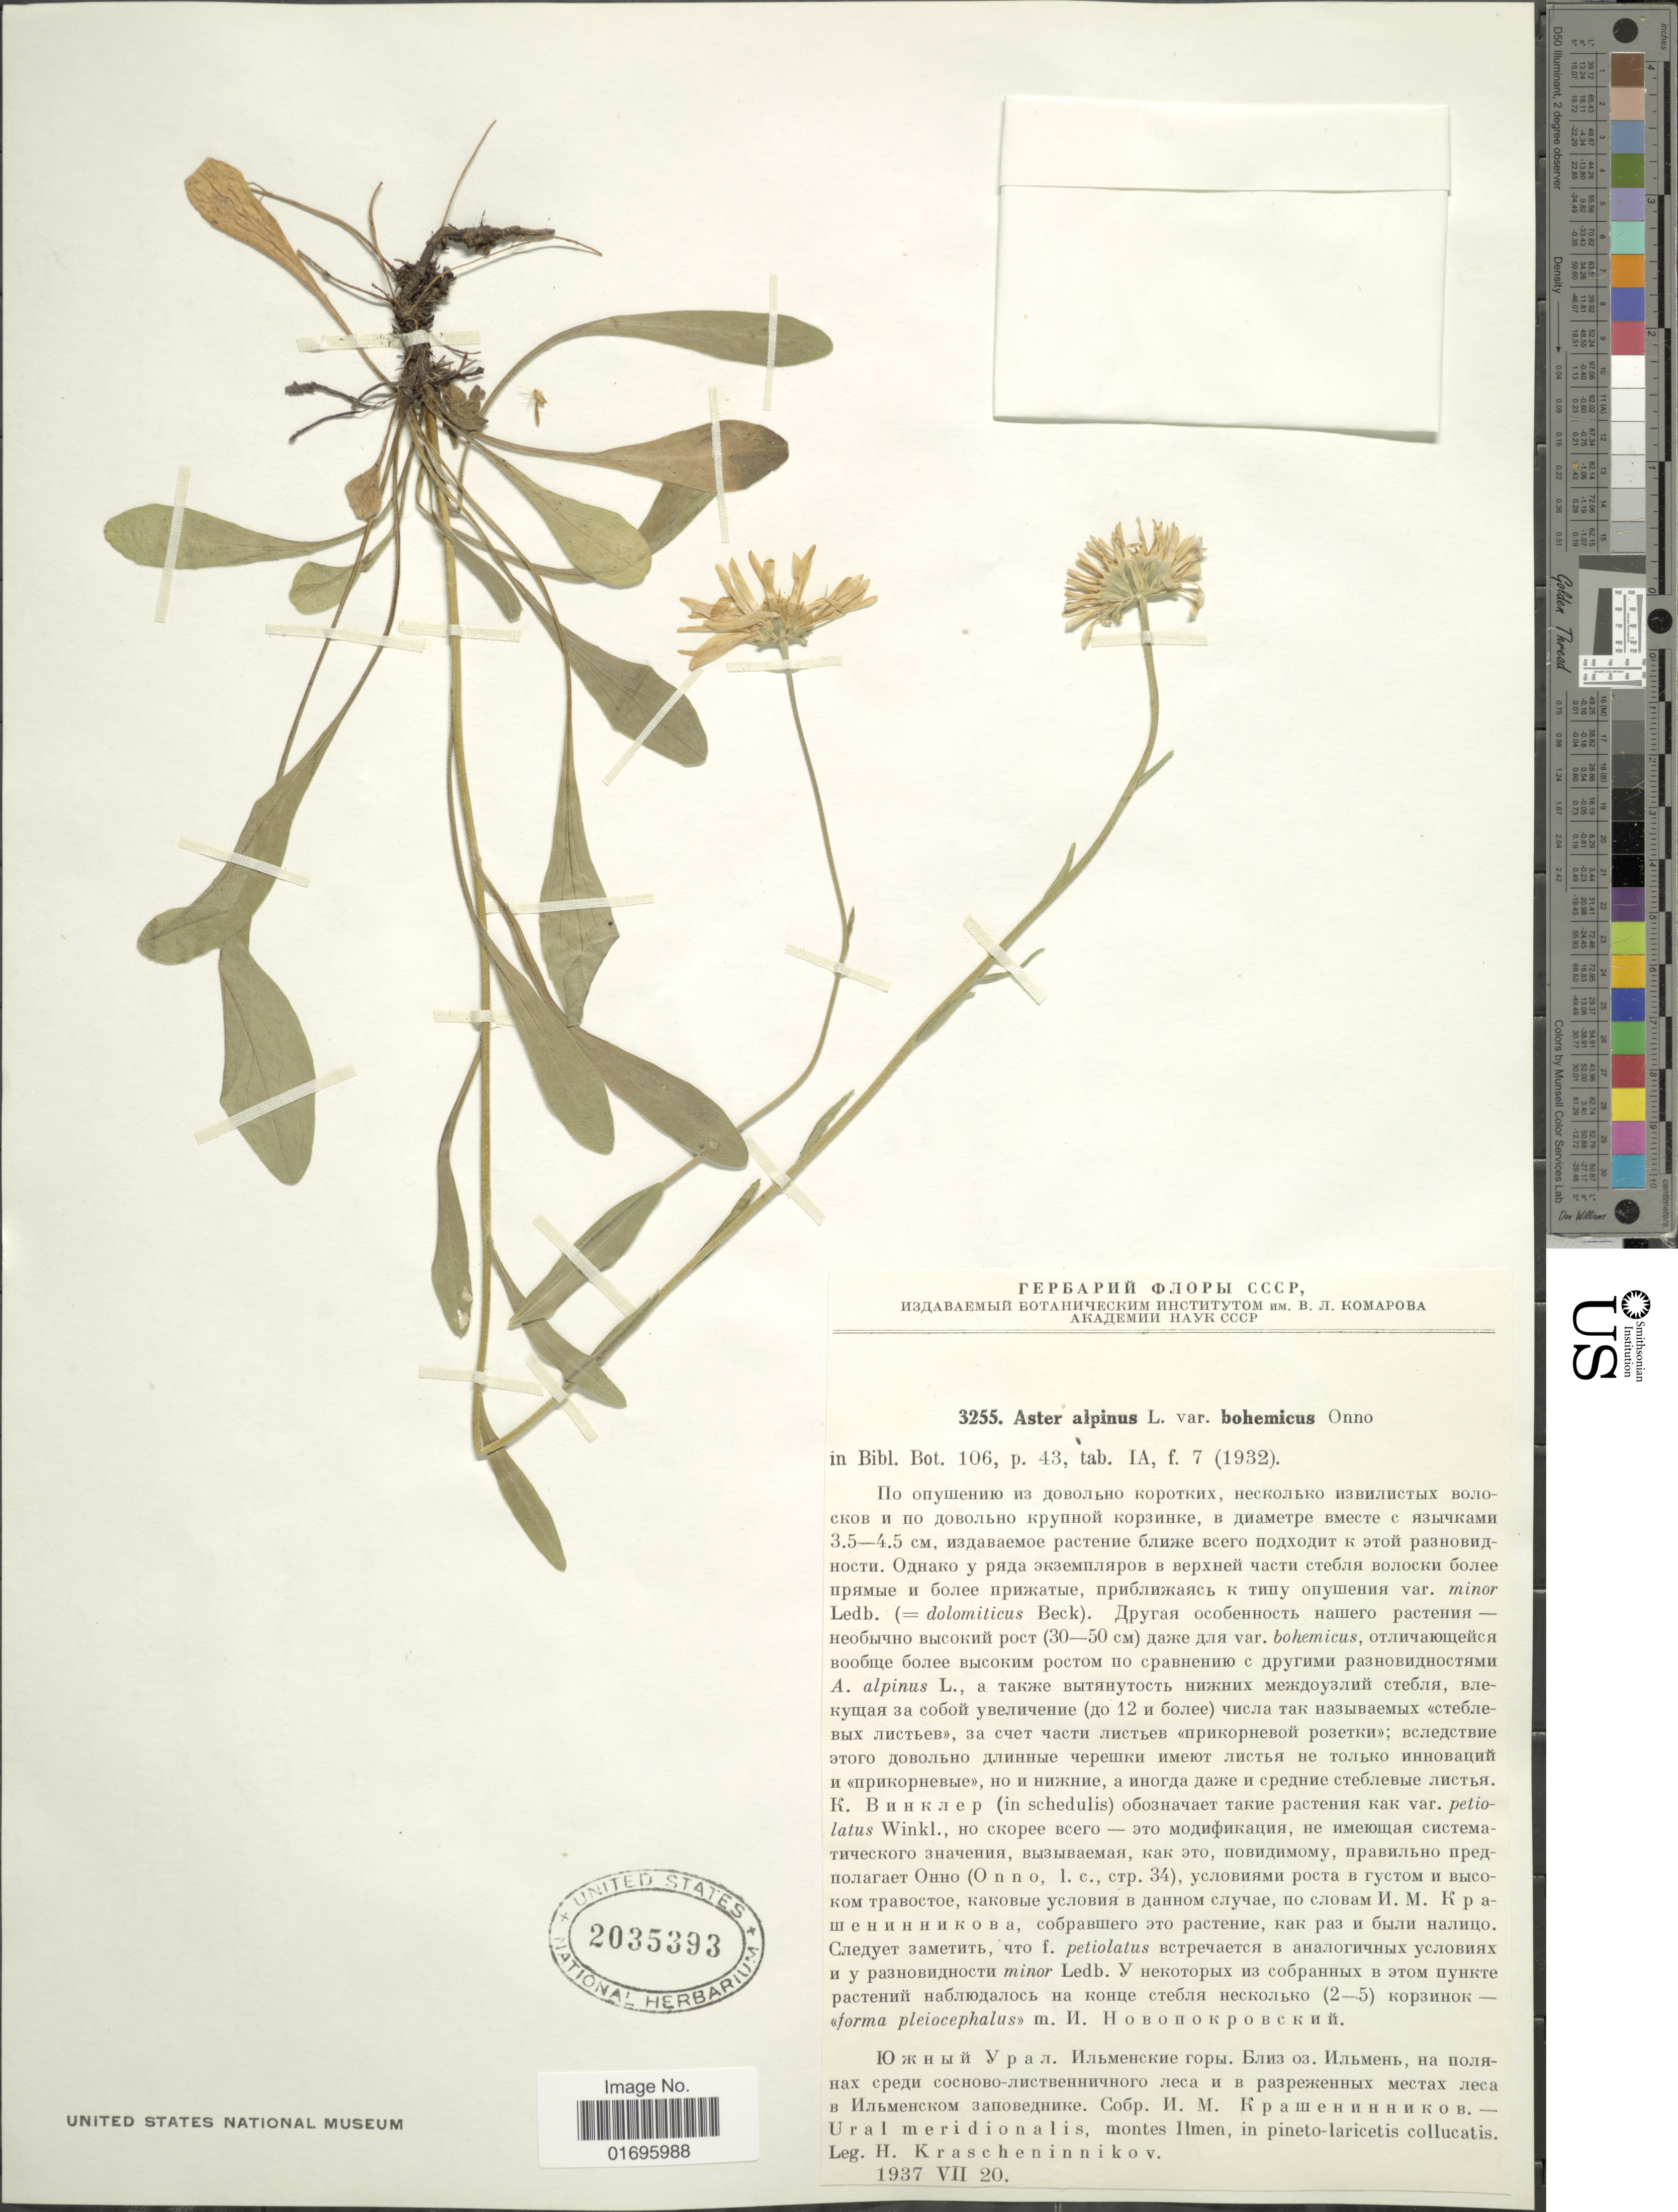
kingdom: Plantae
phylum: Tracheophyta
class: Magnoliopsida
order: Asterales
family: Asteraceae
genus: Aster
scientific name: Aster alpinus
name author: L.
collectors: I. Krascheninnikov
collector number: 3255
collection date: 1937-07-20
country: Russian Federation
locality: Ural meridionalis, montes Ilmen, in pineto-laricetis collucatis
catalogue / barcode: US 2035393